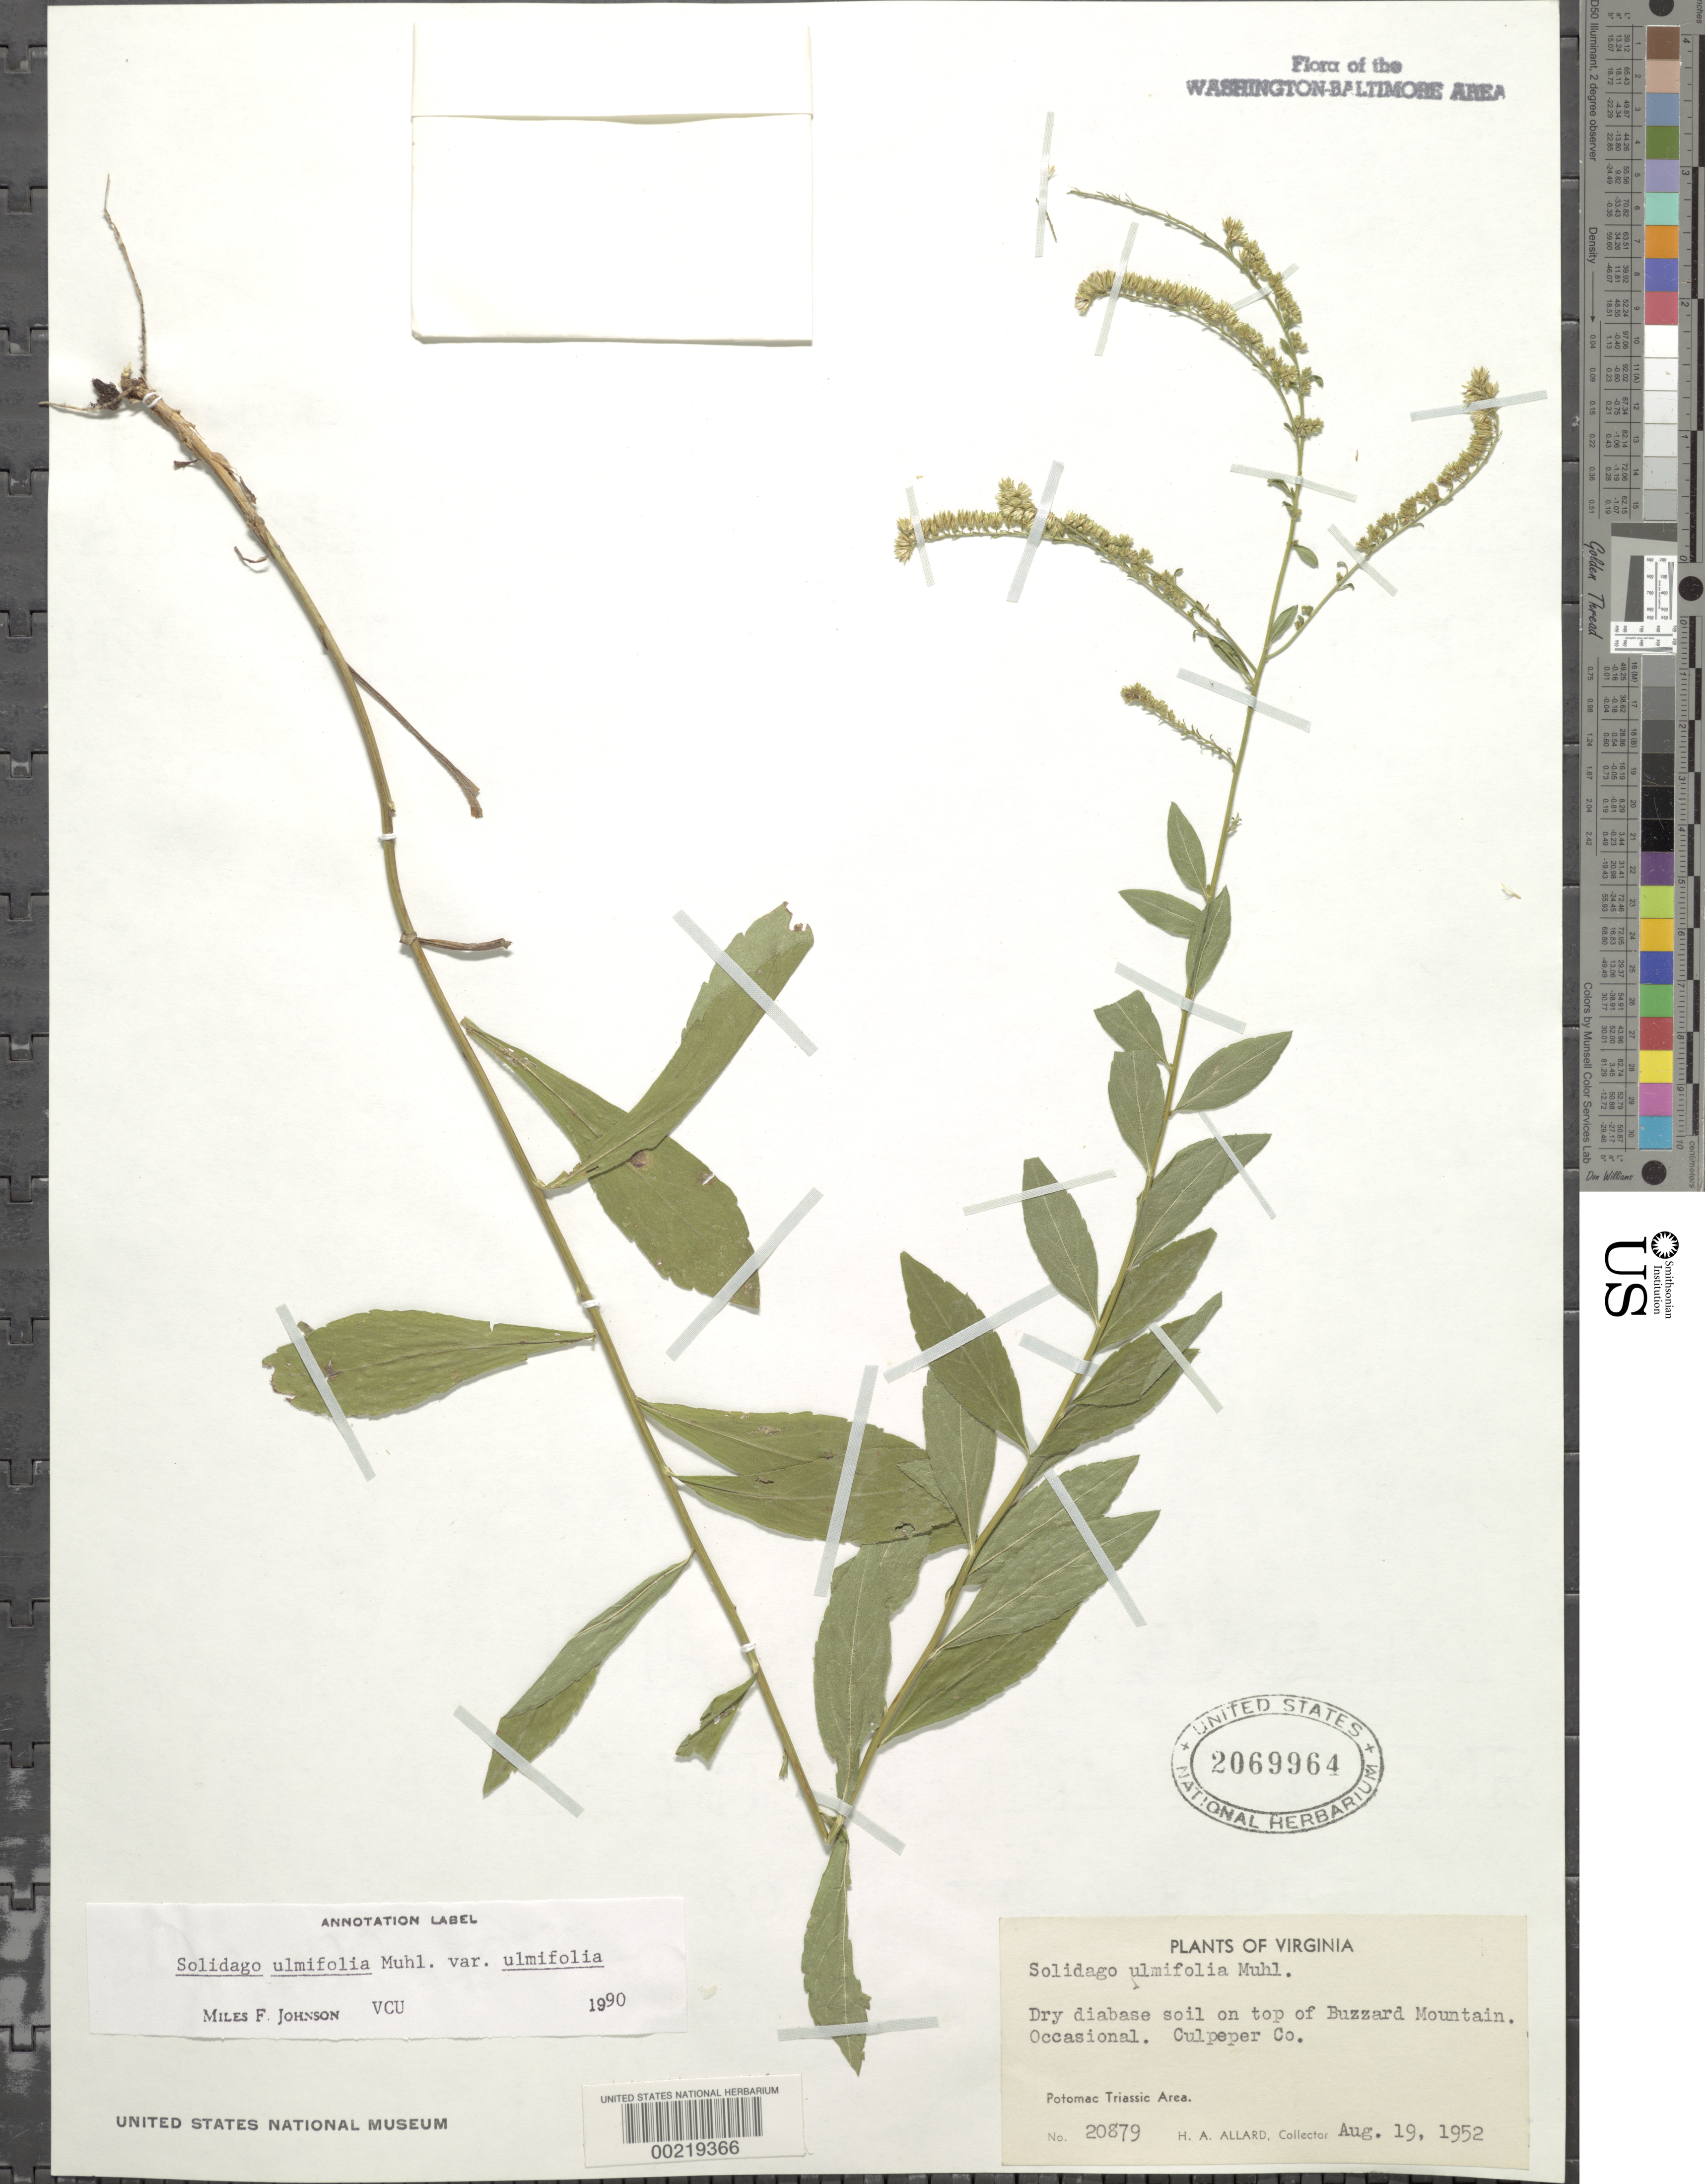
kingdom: Plantae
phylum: Tracheophyta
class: Magnoliopsida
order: Asterales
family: Asteraceae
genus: Solidago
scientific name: Solidago ulmifolia var. ulmifolia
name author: Muhl.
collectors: H. A. Allard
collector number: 20879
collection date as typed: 19 Aug 1952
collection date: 1952-08-19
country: United States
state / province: Virginia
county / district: Culpeper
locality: Buzzard Mountain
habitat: Diabase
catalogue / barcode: US 2069964